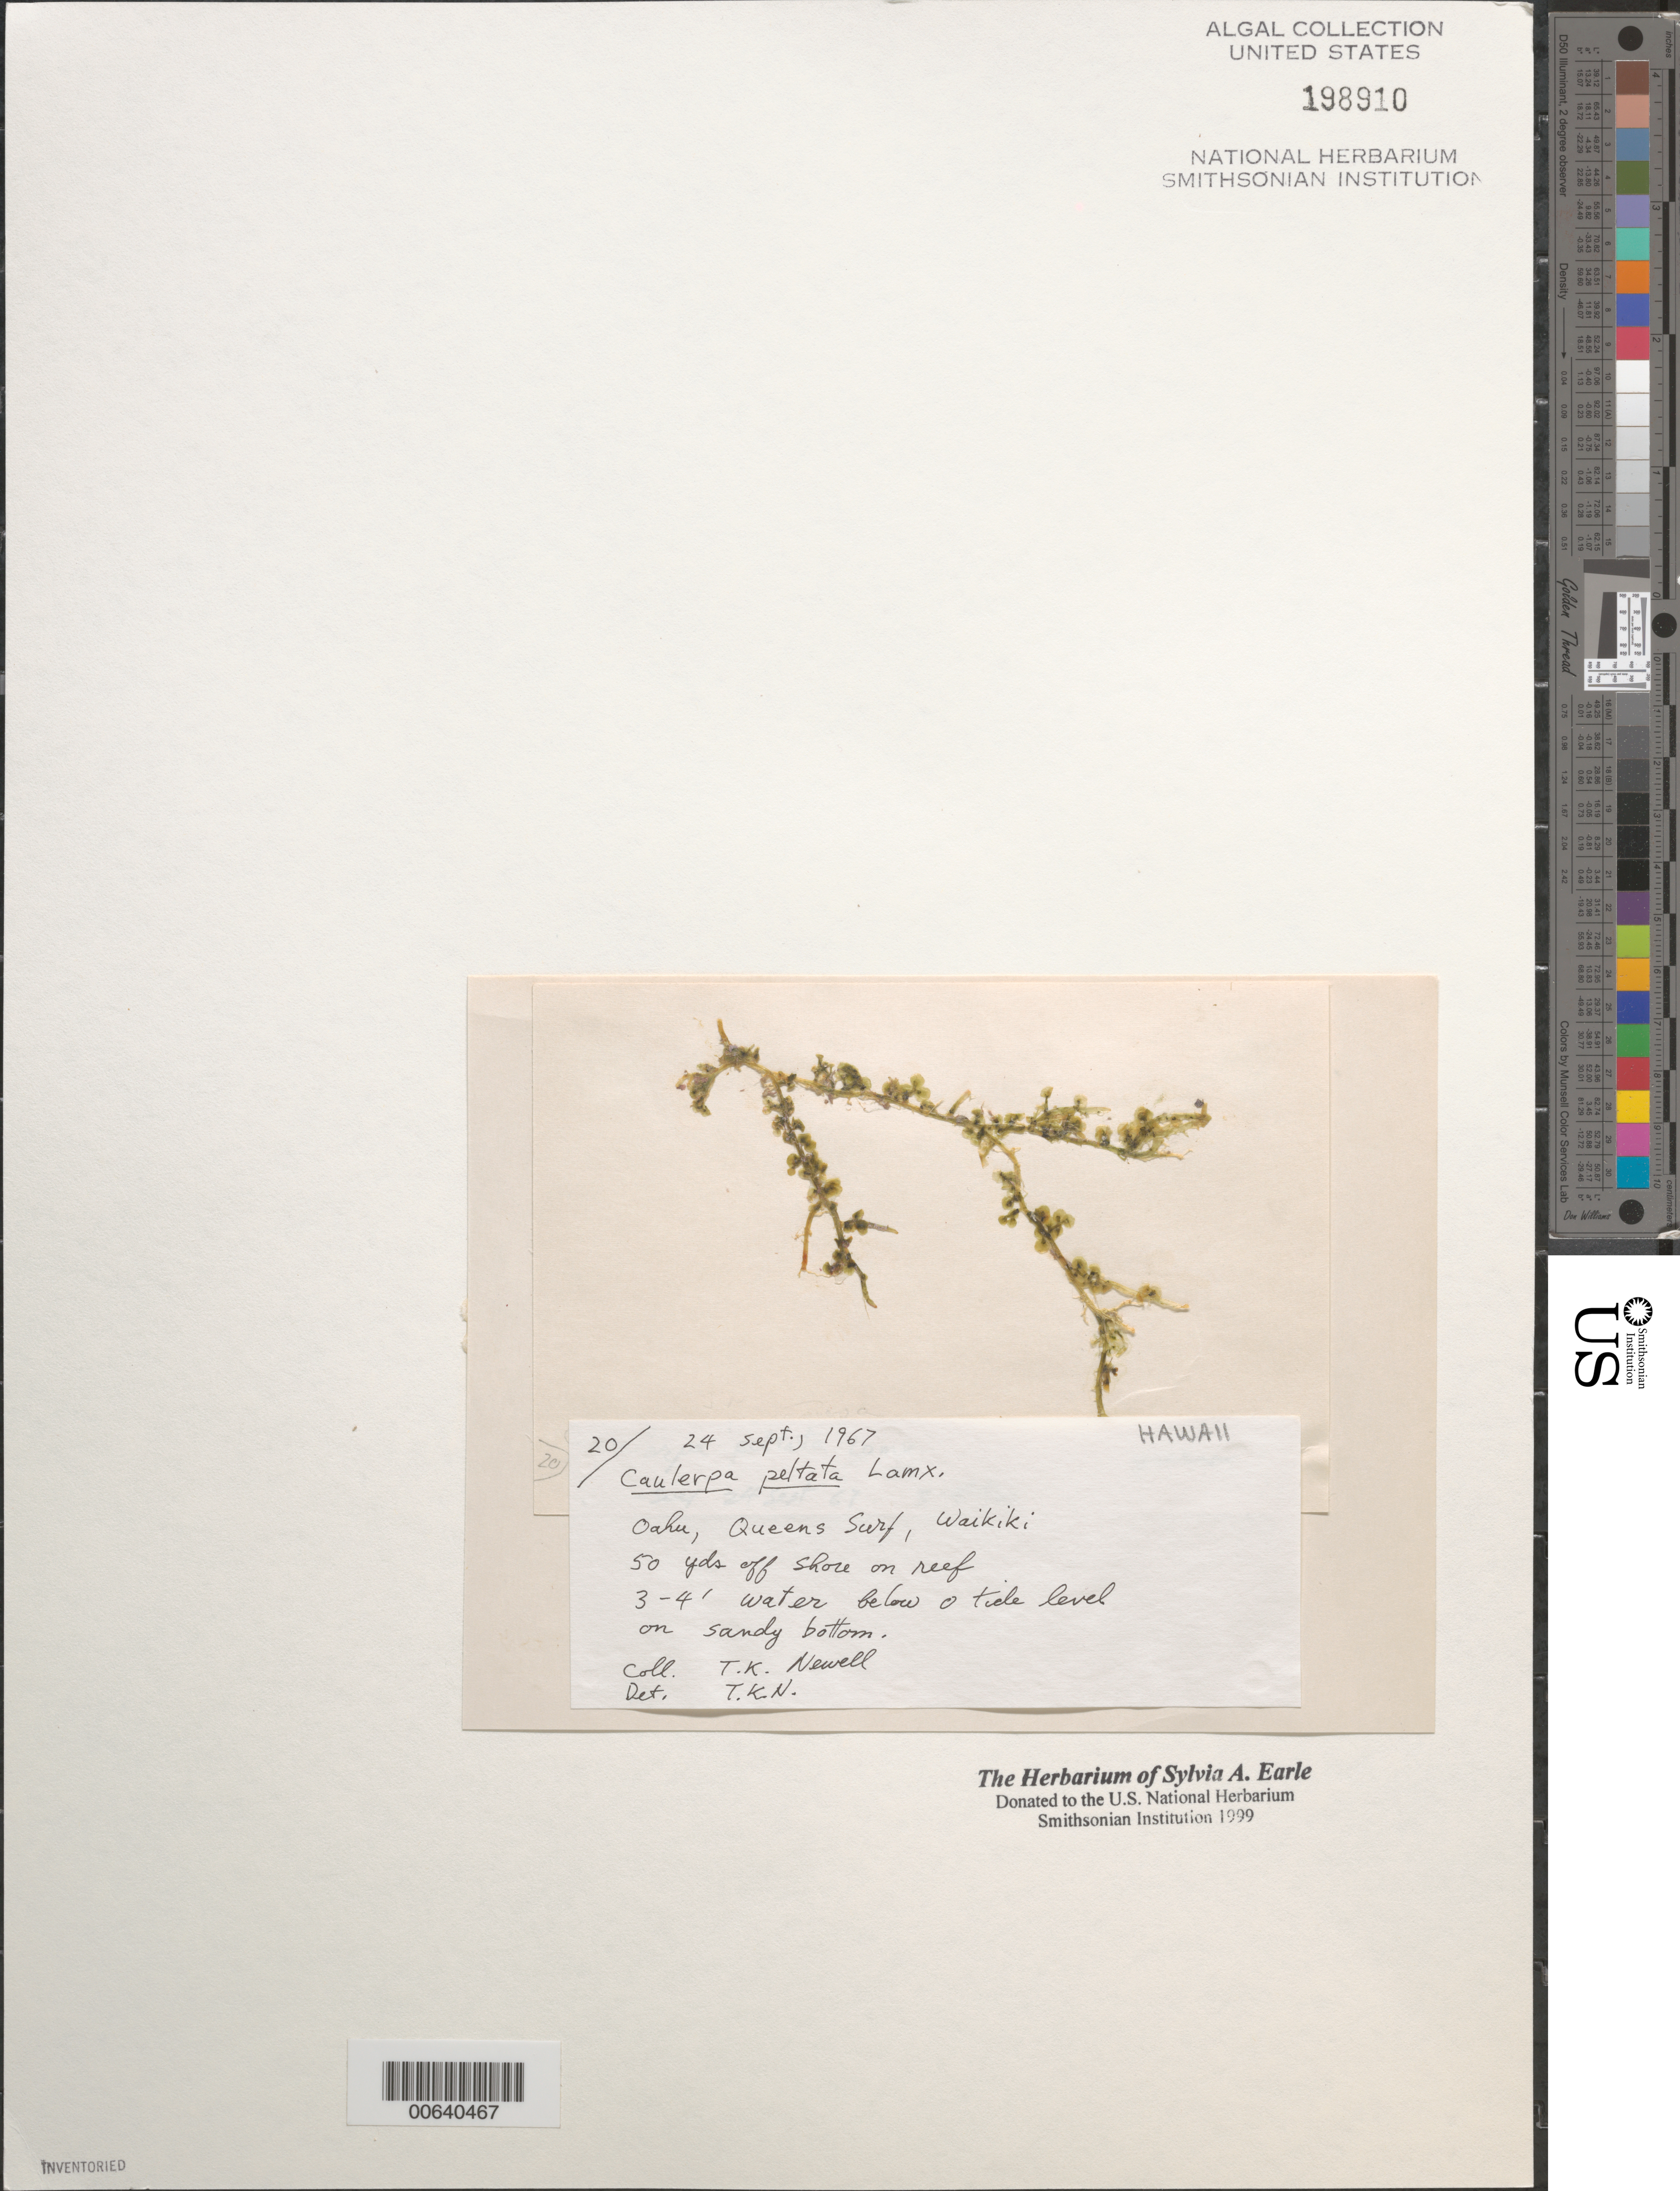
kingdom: Plantae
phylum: Chlorophyta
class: Ulvophyceae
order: Ulvales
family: Ulvaceae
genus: Ulva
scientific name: Ulva linza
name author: L.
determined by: Algae name updating Project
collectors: T. K. Newell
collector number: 20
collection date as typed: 24 Sep 1967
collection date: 1967-09-24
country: United States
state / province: Hawaii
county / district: Honolulu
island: Oahu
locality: Waikiki, Queen's Surf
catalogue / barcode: US 198910